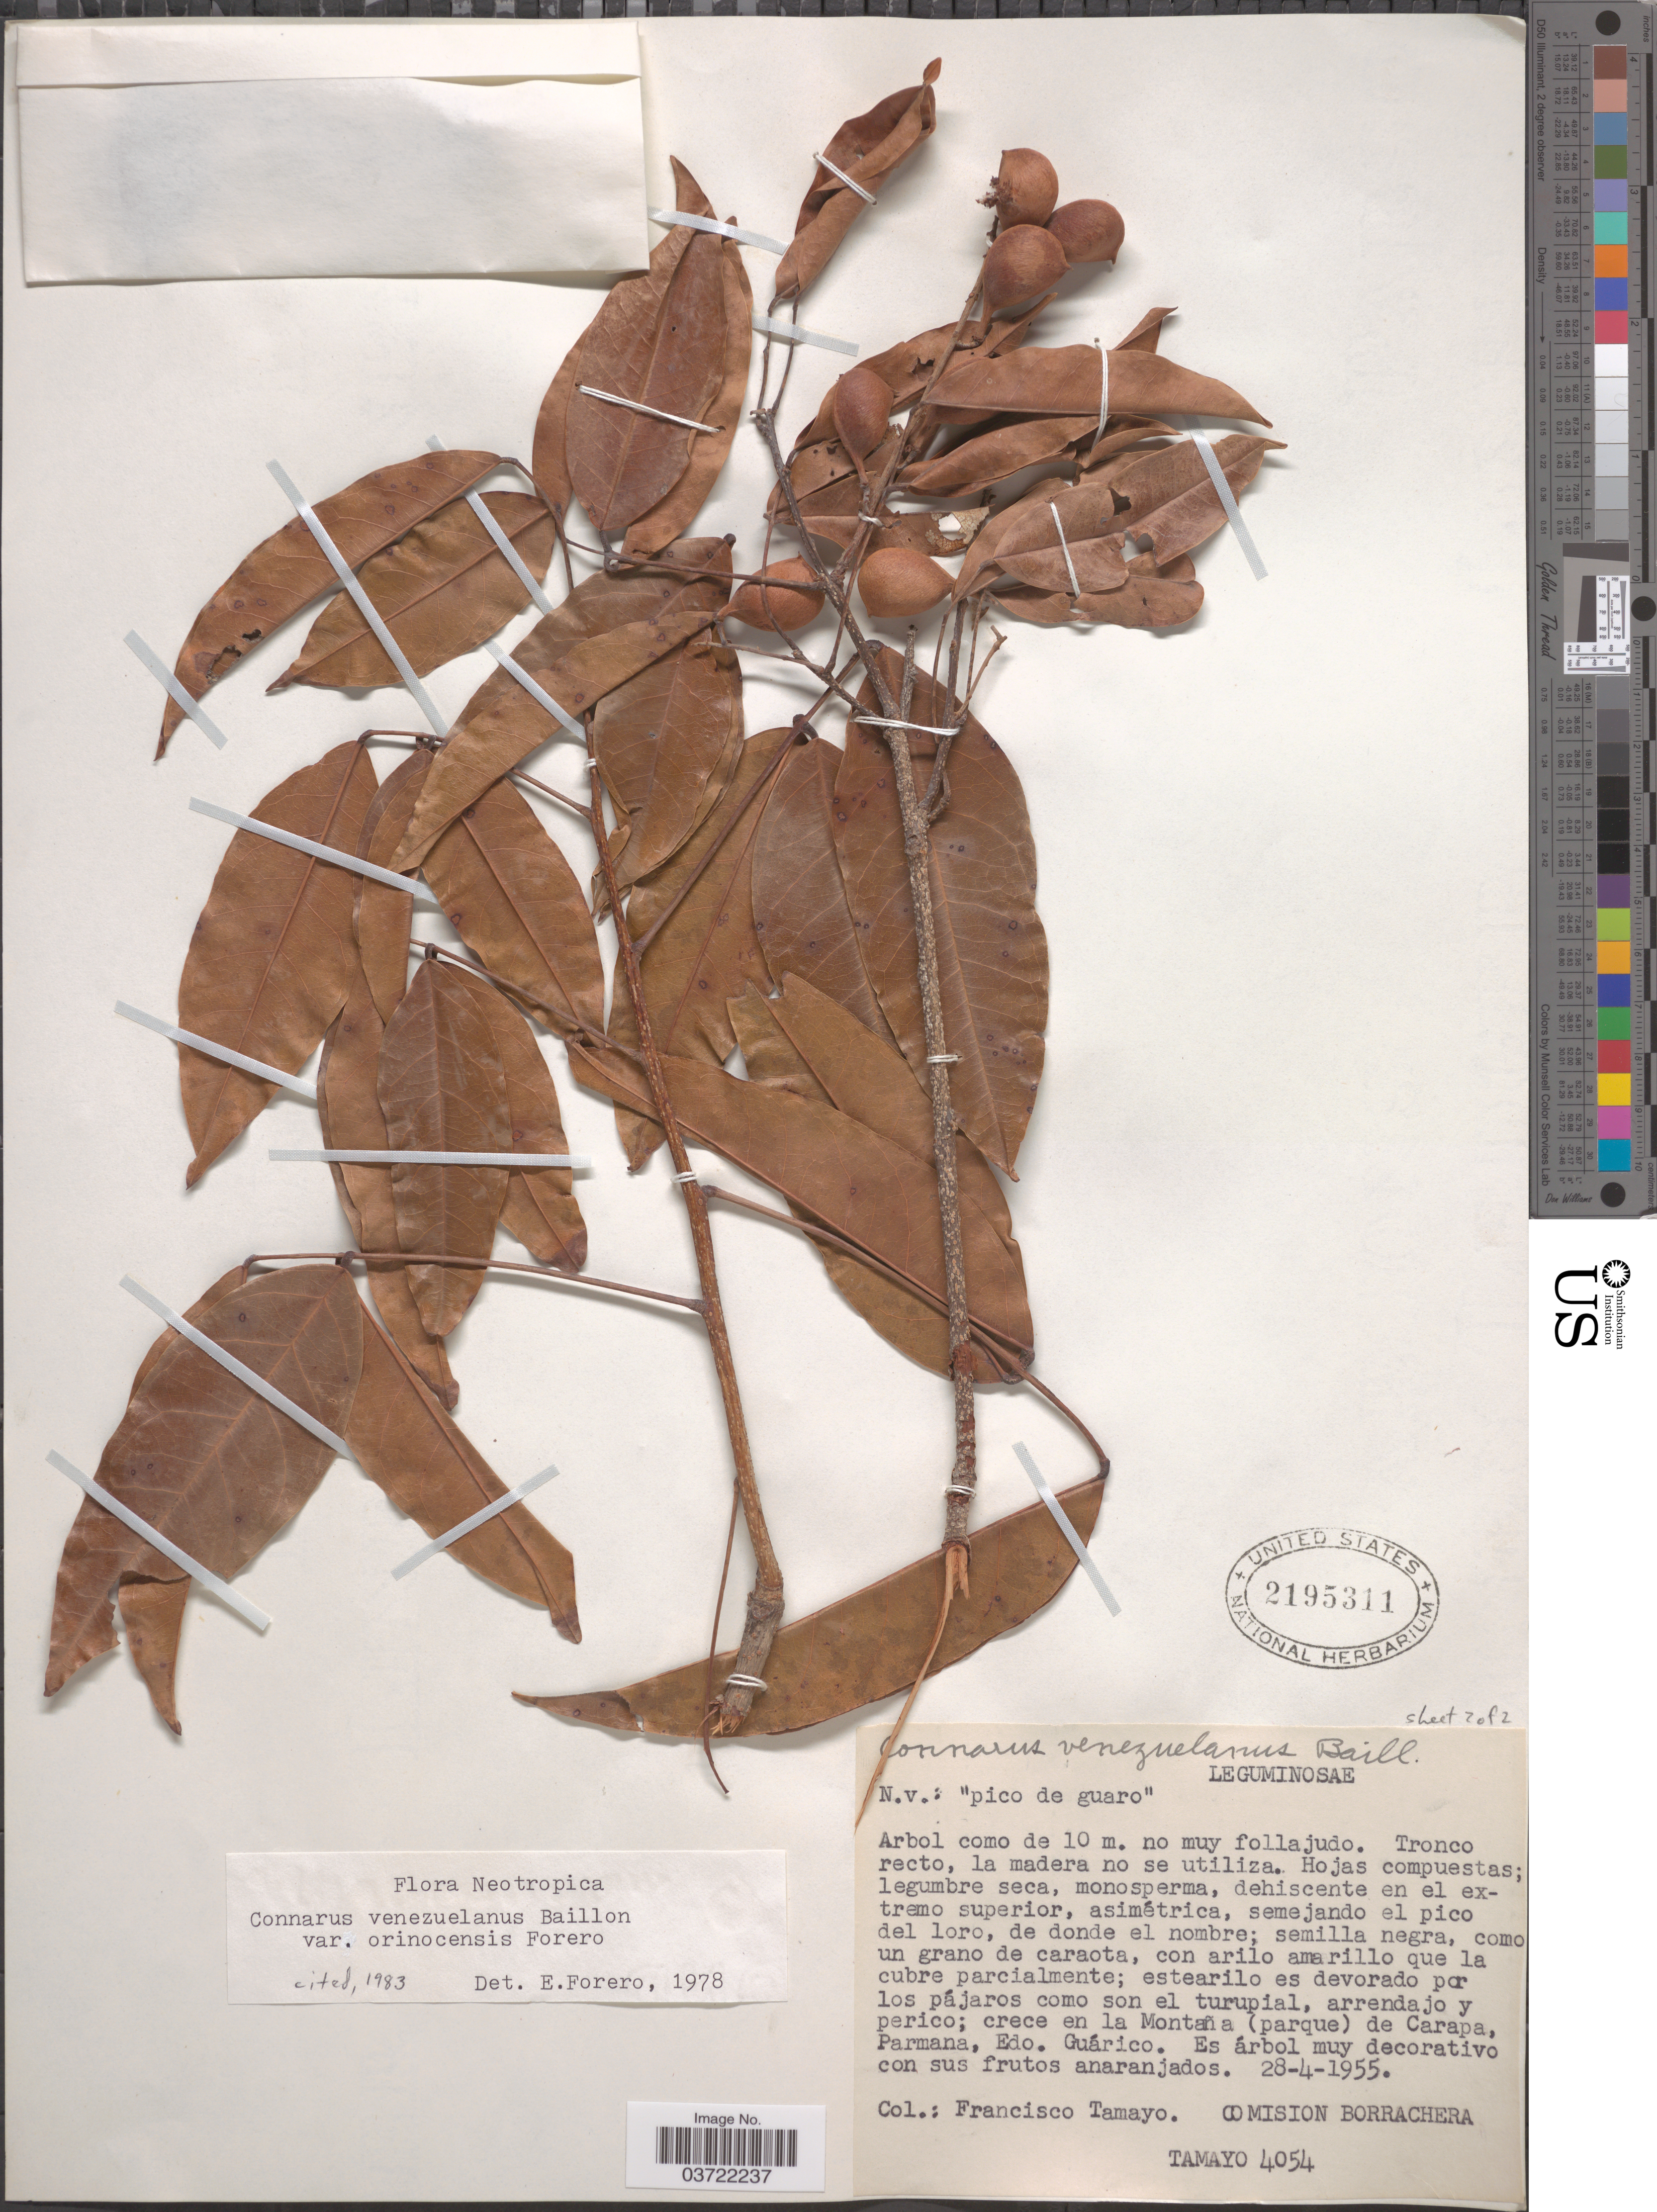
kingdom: Plantae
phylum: Tracheophyta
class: Magnoliopsida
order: Oxalidales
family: Connaraceae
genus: Connarus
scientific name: Connarus venezuelanus var. orinocensis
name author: Forero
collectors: F. Tamayo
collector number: Tamayo 4054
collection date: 1955-04-28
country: Venezuela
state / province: Guarico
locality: Crece en la Montaña (parque) de Carapa, Parmana.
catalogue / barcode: US 2195311